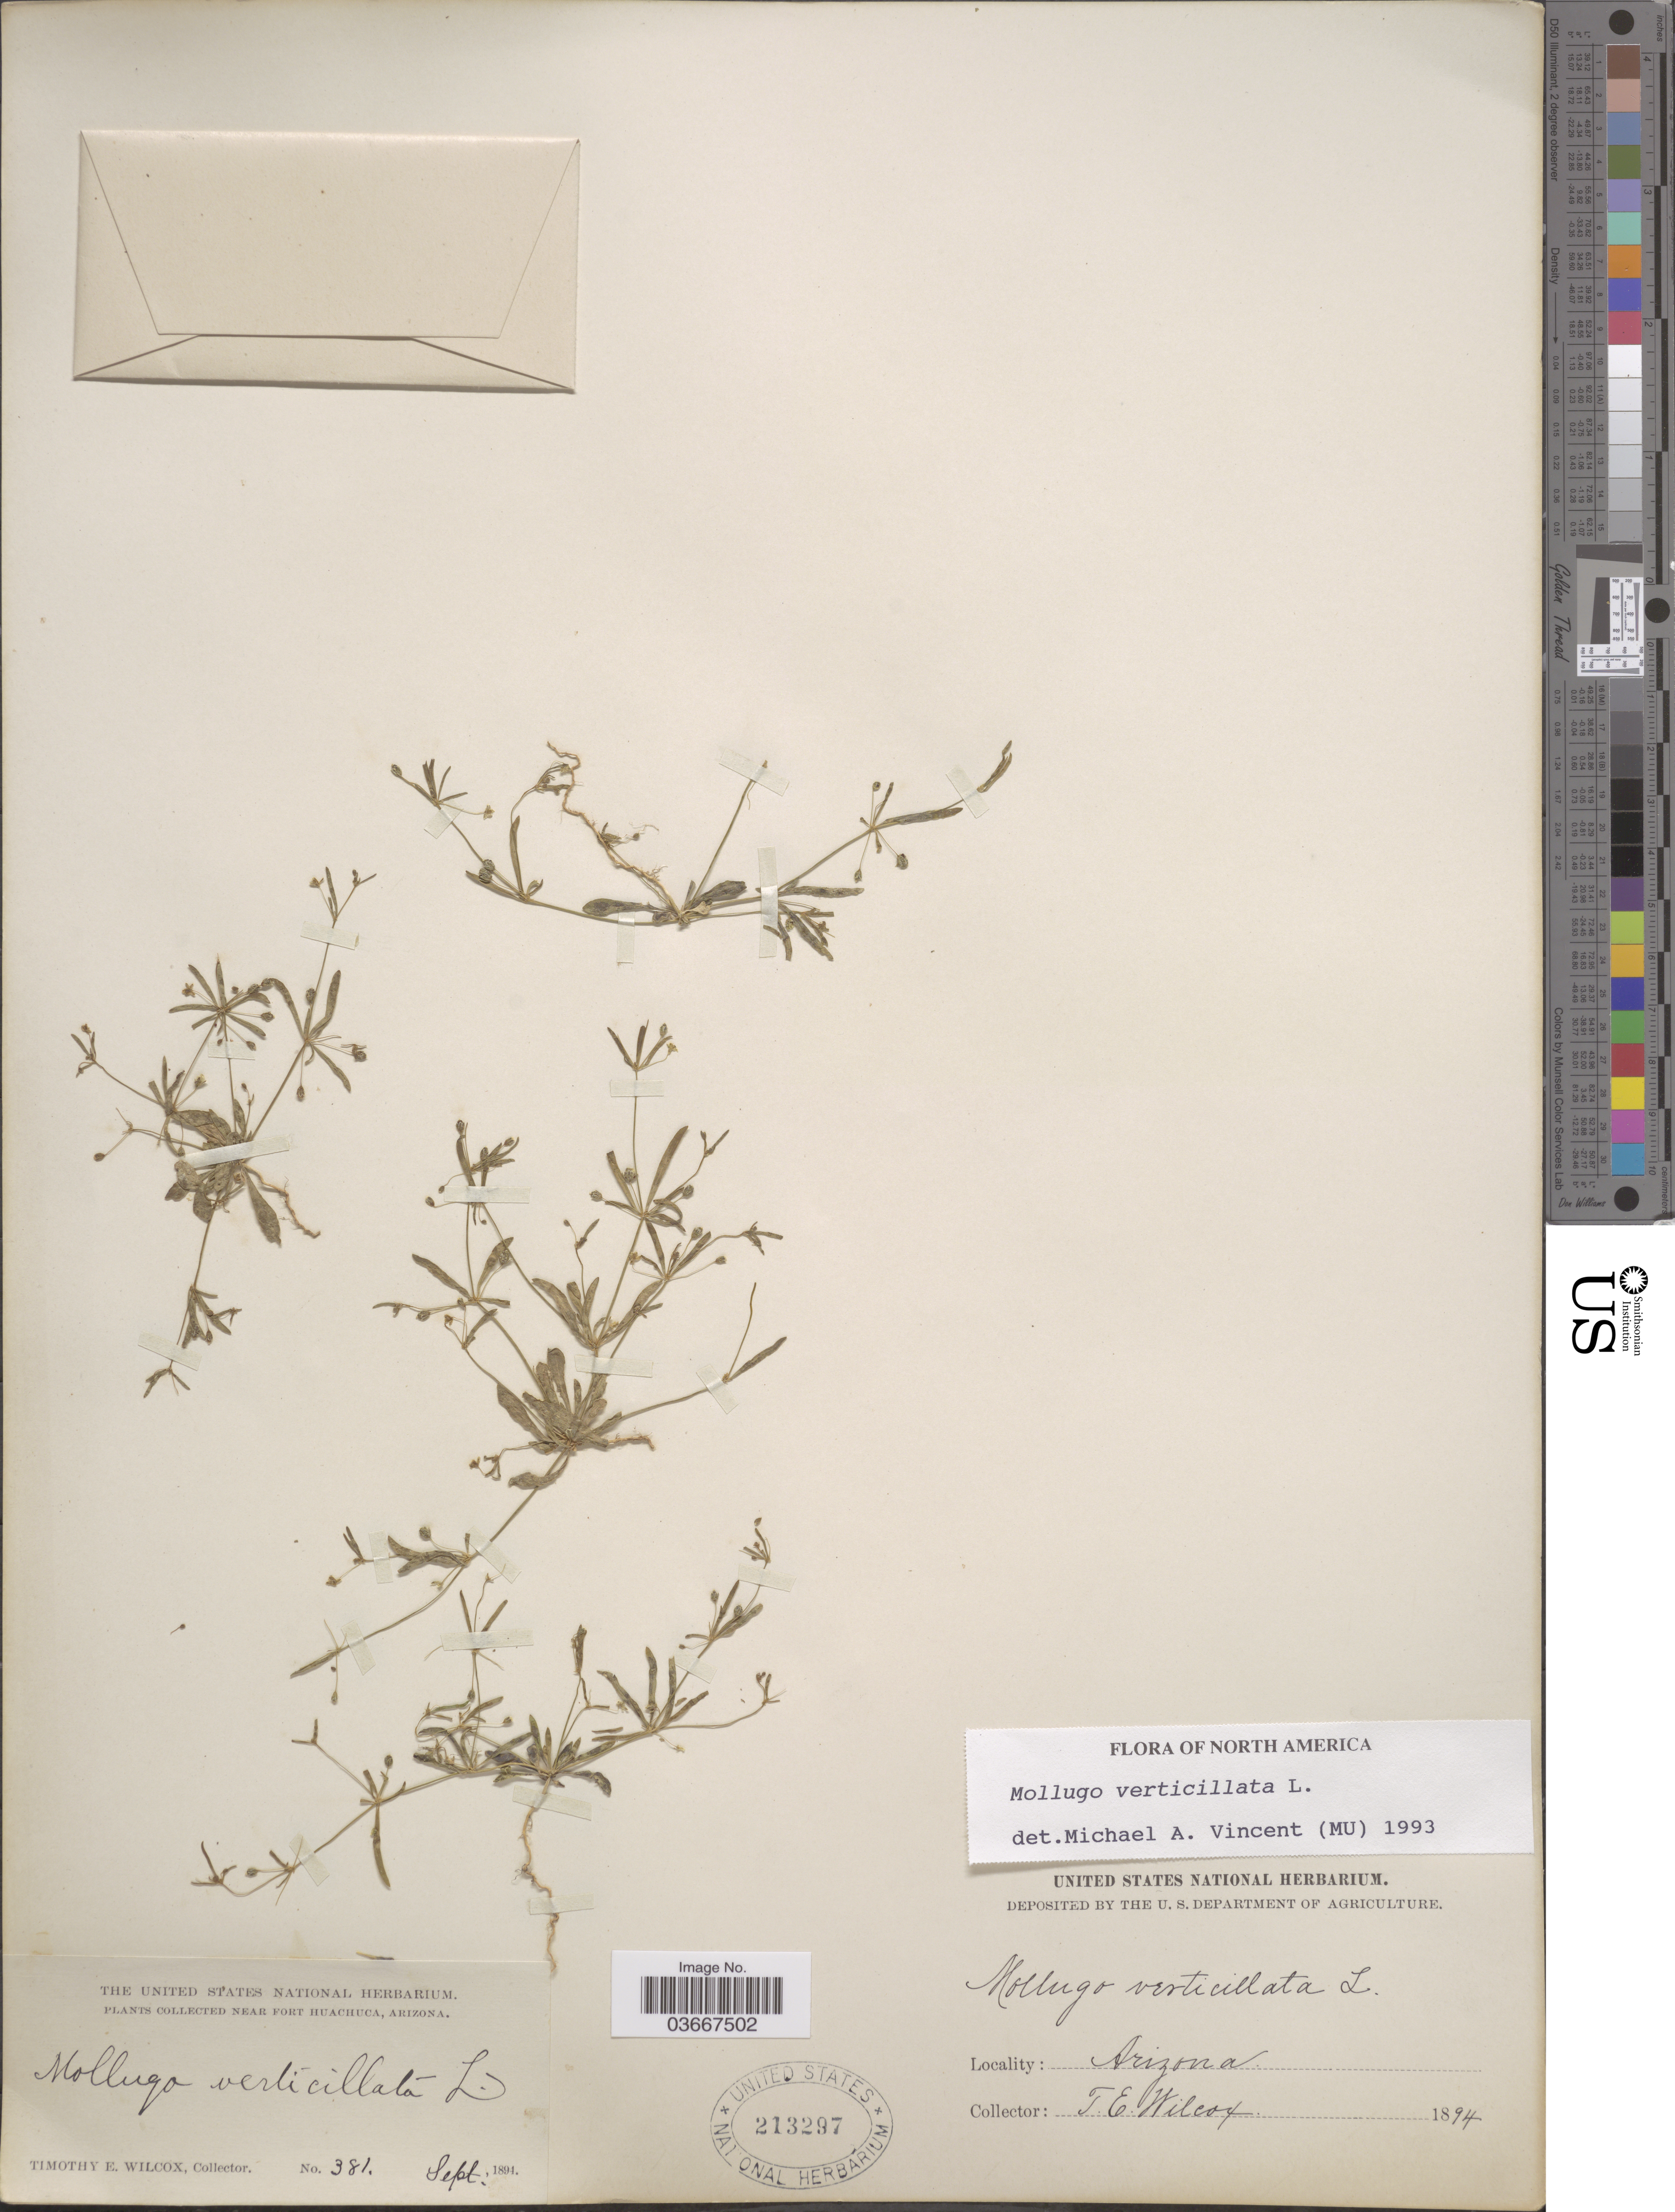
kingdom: Plantae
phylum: Tracheophyta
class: Magnoliopsida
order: Caryophyllales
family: Molluginaceae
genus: Mollugo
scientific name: Mollugo verticillata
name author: L.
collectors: T. E. Wilcox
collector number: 381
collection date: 1894-09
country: United States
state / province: Arizona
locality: Near Fort Huachuca.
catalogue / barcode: US 213297